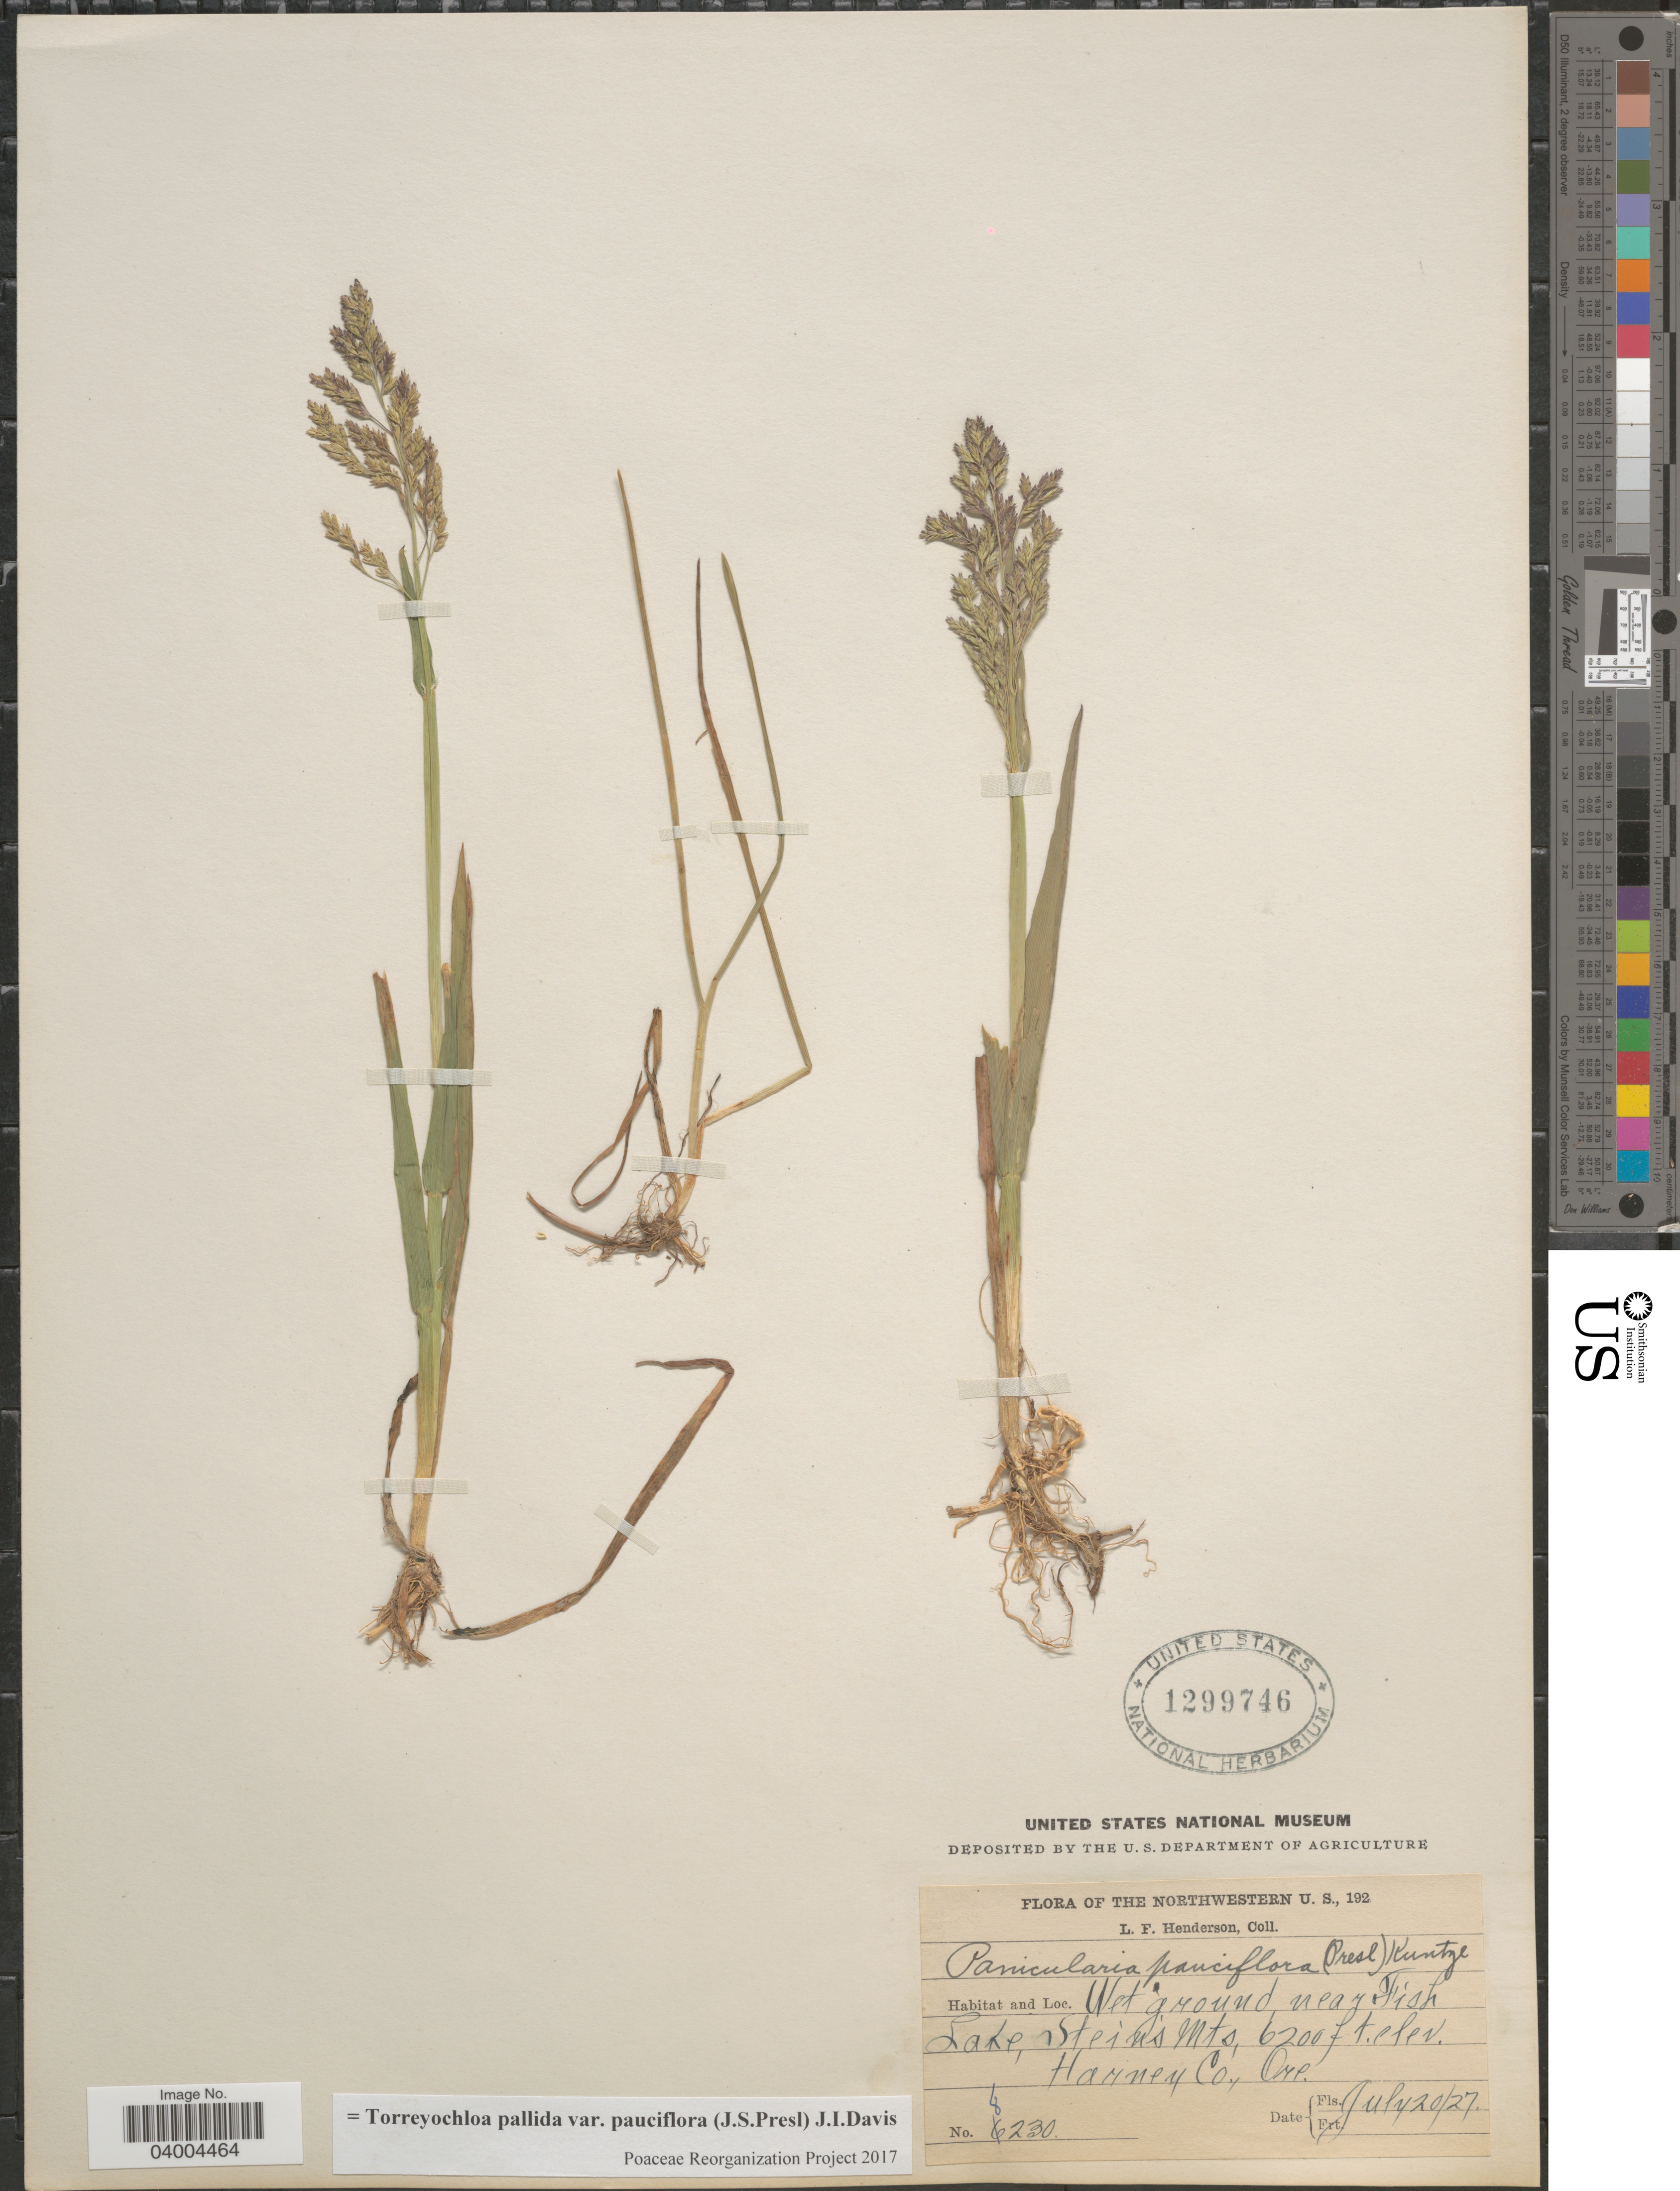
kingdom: Plantae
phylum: Tracheophyta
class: Liliopsida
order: Poales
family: Poaceae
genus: Torreyochloa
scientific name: Torreyochloa pallida var. pauciflora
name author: (J. Presl) J.I. Davis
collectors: L. Henderson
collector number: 8230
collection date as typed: Transcribed d/m/y: 20/7/27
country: United States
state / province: Oregon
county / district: Harney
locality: Northwestern U. S. Wet ground near Fish Lake, Stein's Mts., Harney Co.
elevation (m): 1890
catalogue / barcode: US 1299746